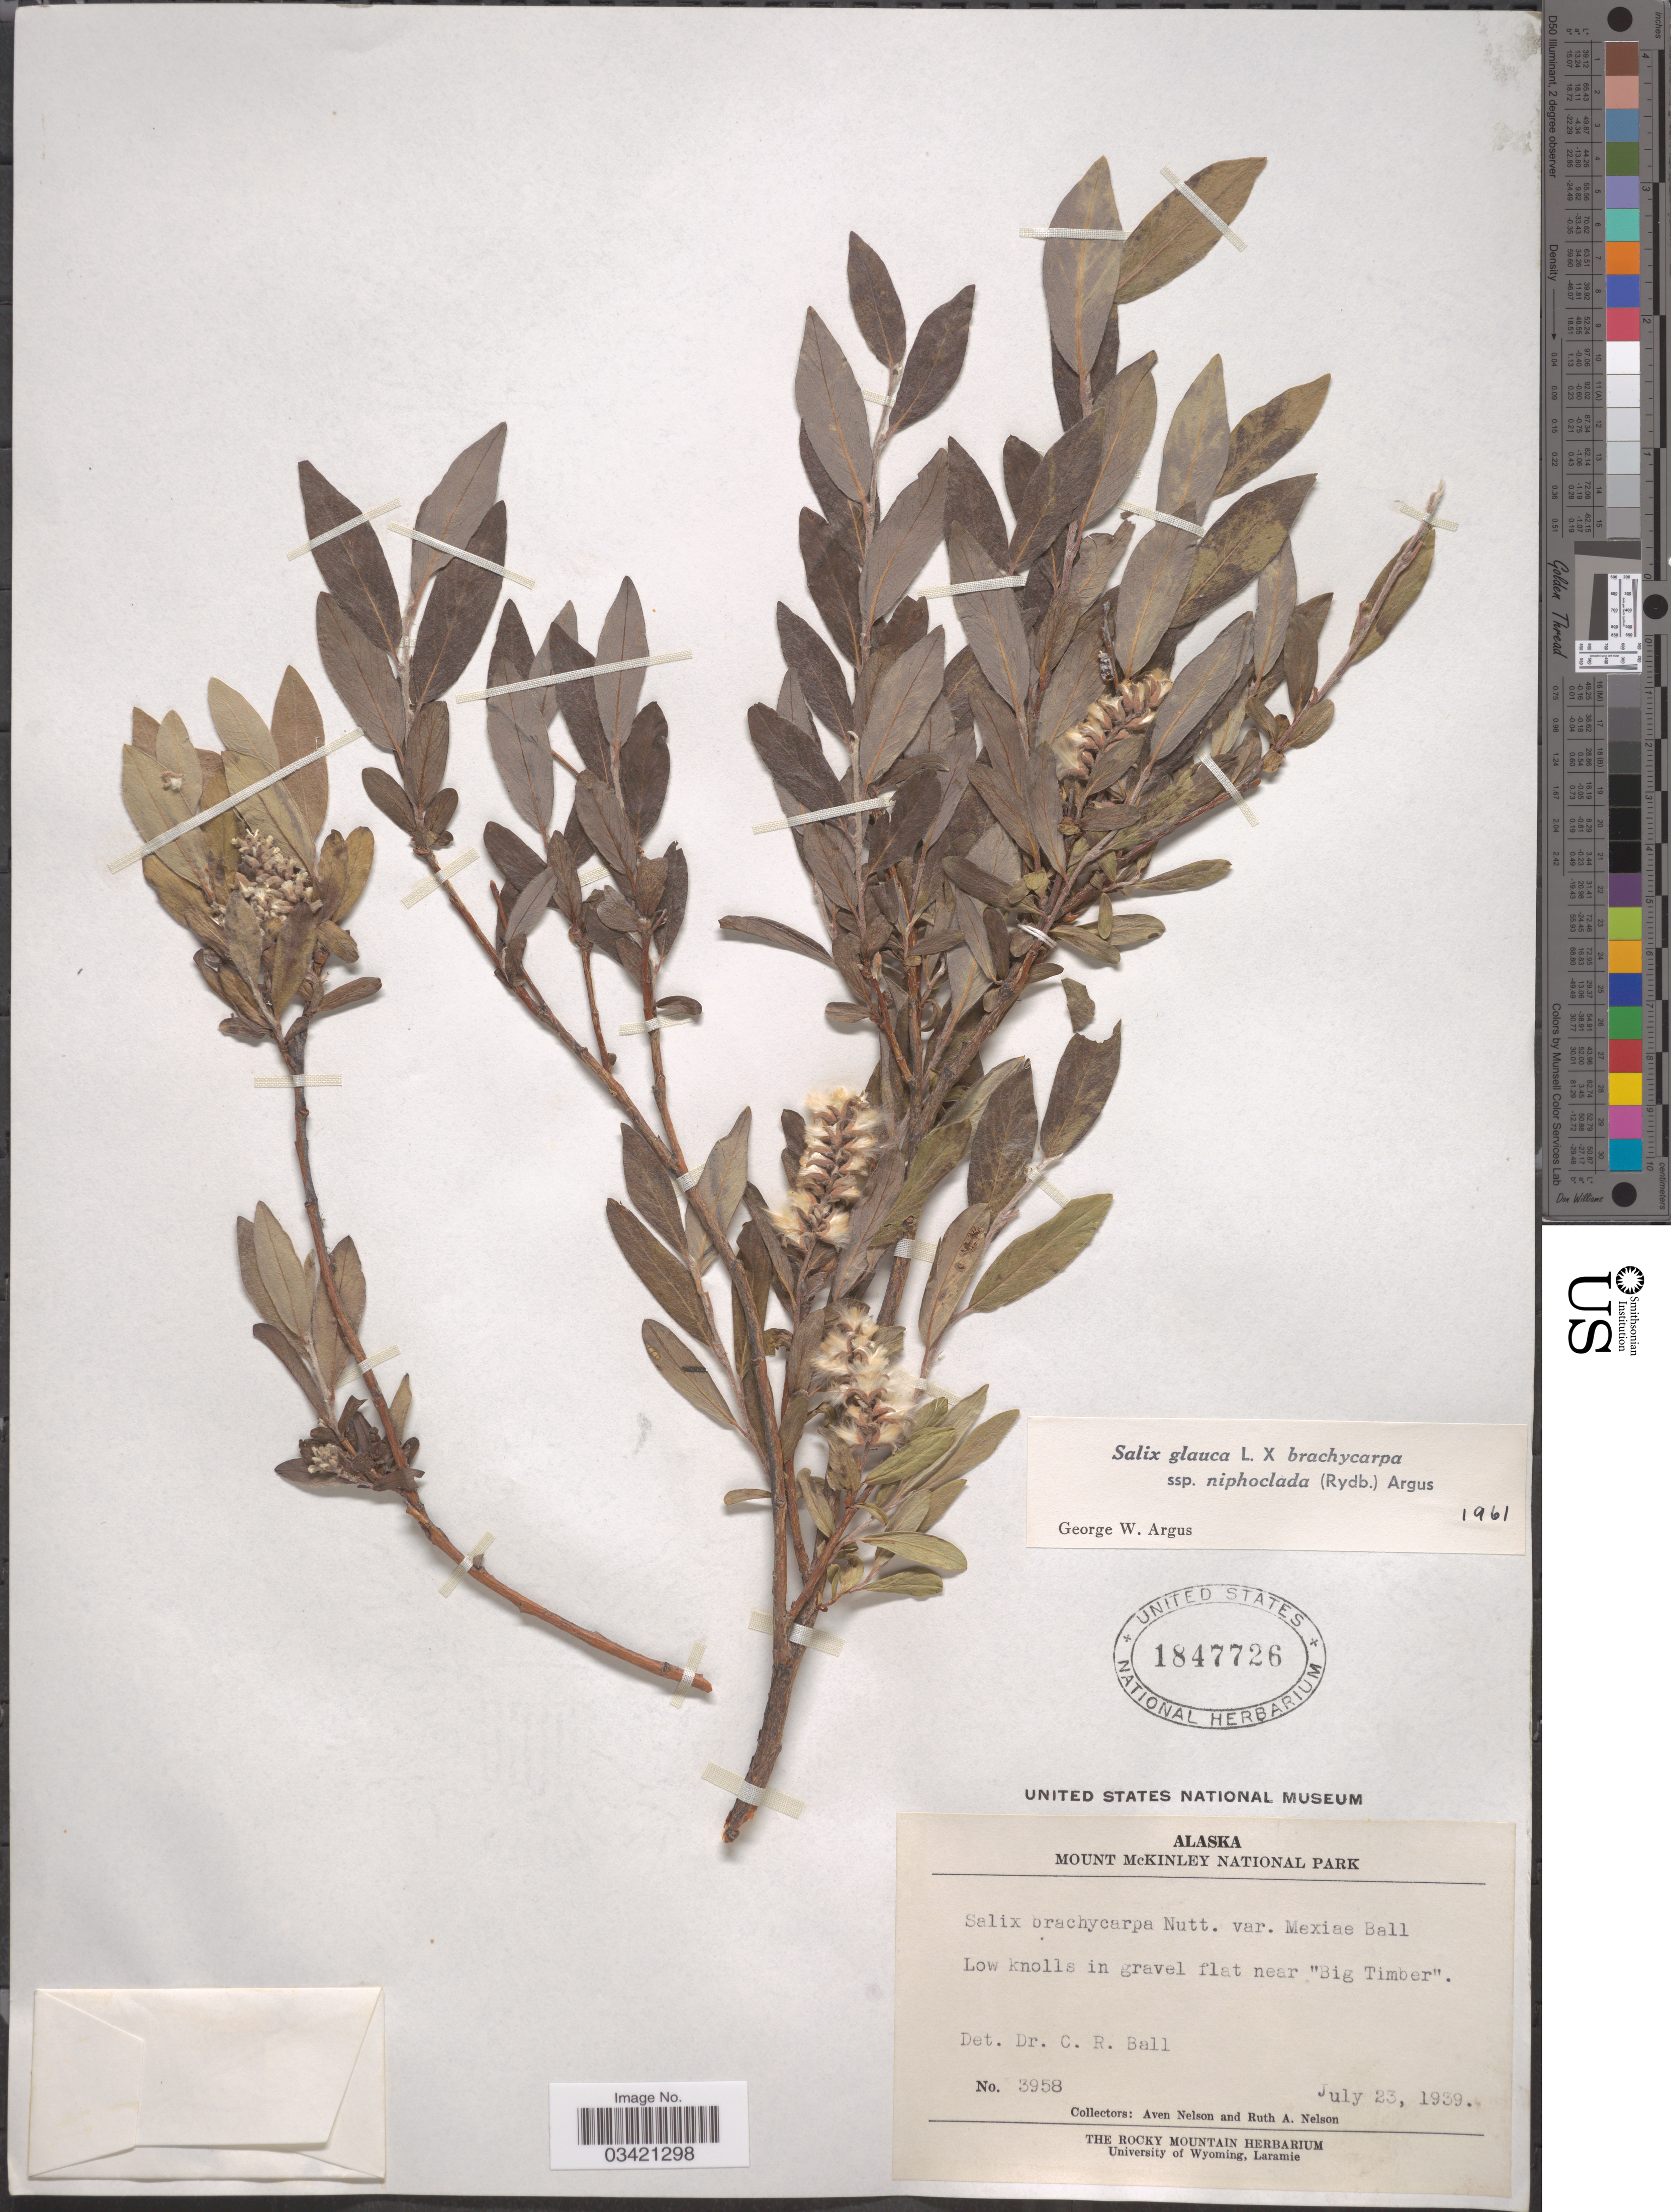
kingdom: Plantae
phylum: Tracheophyta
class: Magnoliopsida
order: Malpighiales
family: Salicaceae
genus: Salix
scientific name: Salix glauca x S. brachycarpa subsp. niphoclada (Rydb.) Argus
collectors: A. Nelson & R. A. Nelson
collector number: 3958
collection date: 1939-07-23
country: United States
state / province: Alaska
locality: Mount McKinley National Park. Low knolls in gravel flat near "Big Timber".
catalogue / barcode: US 1847726